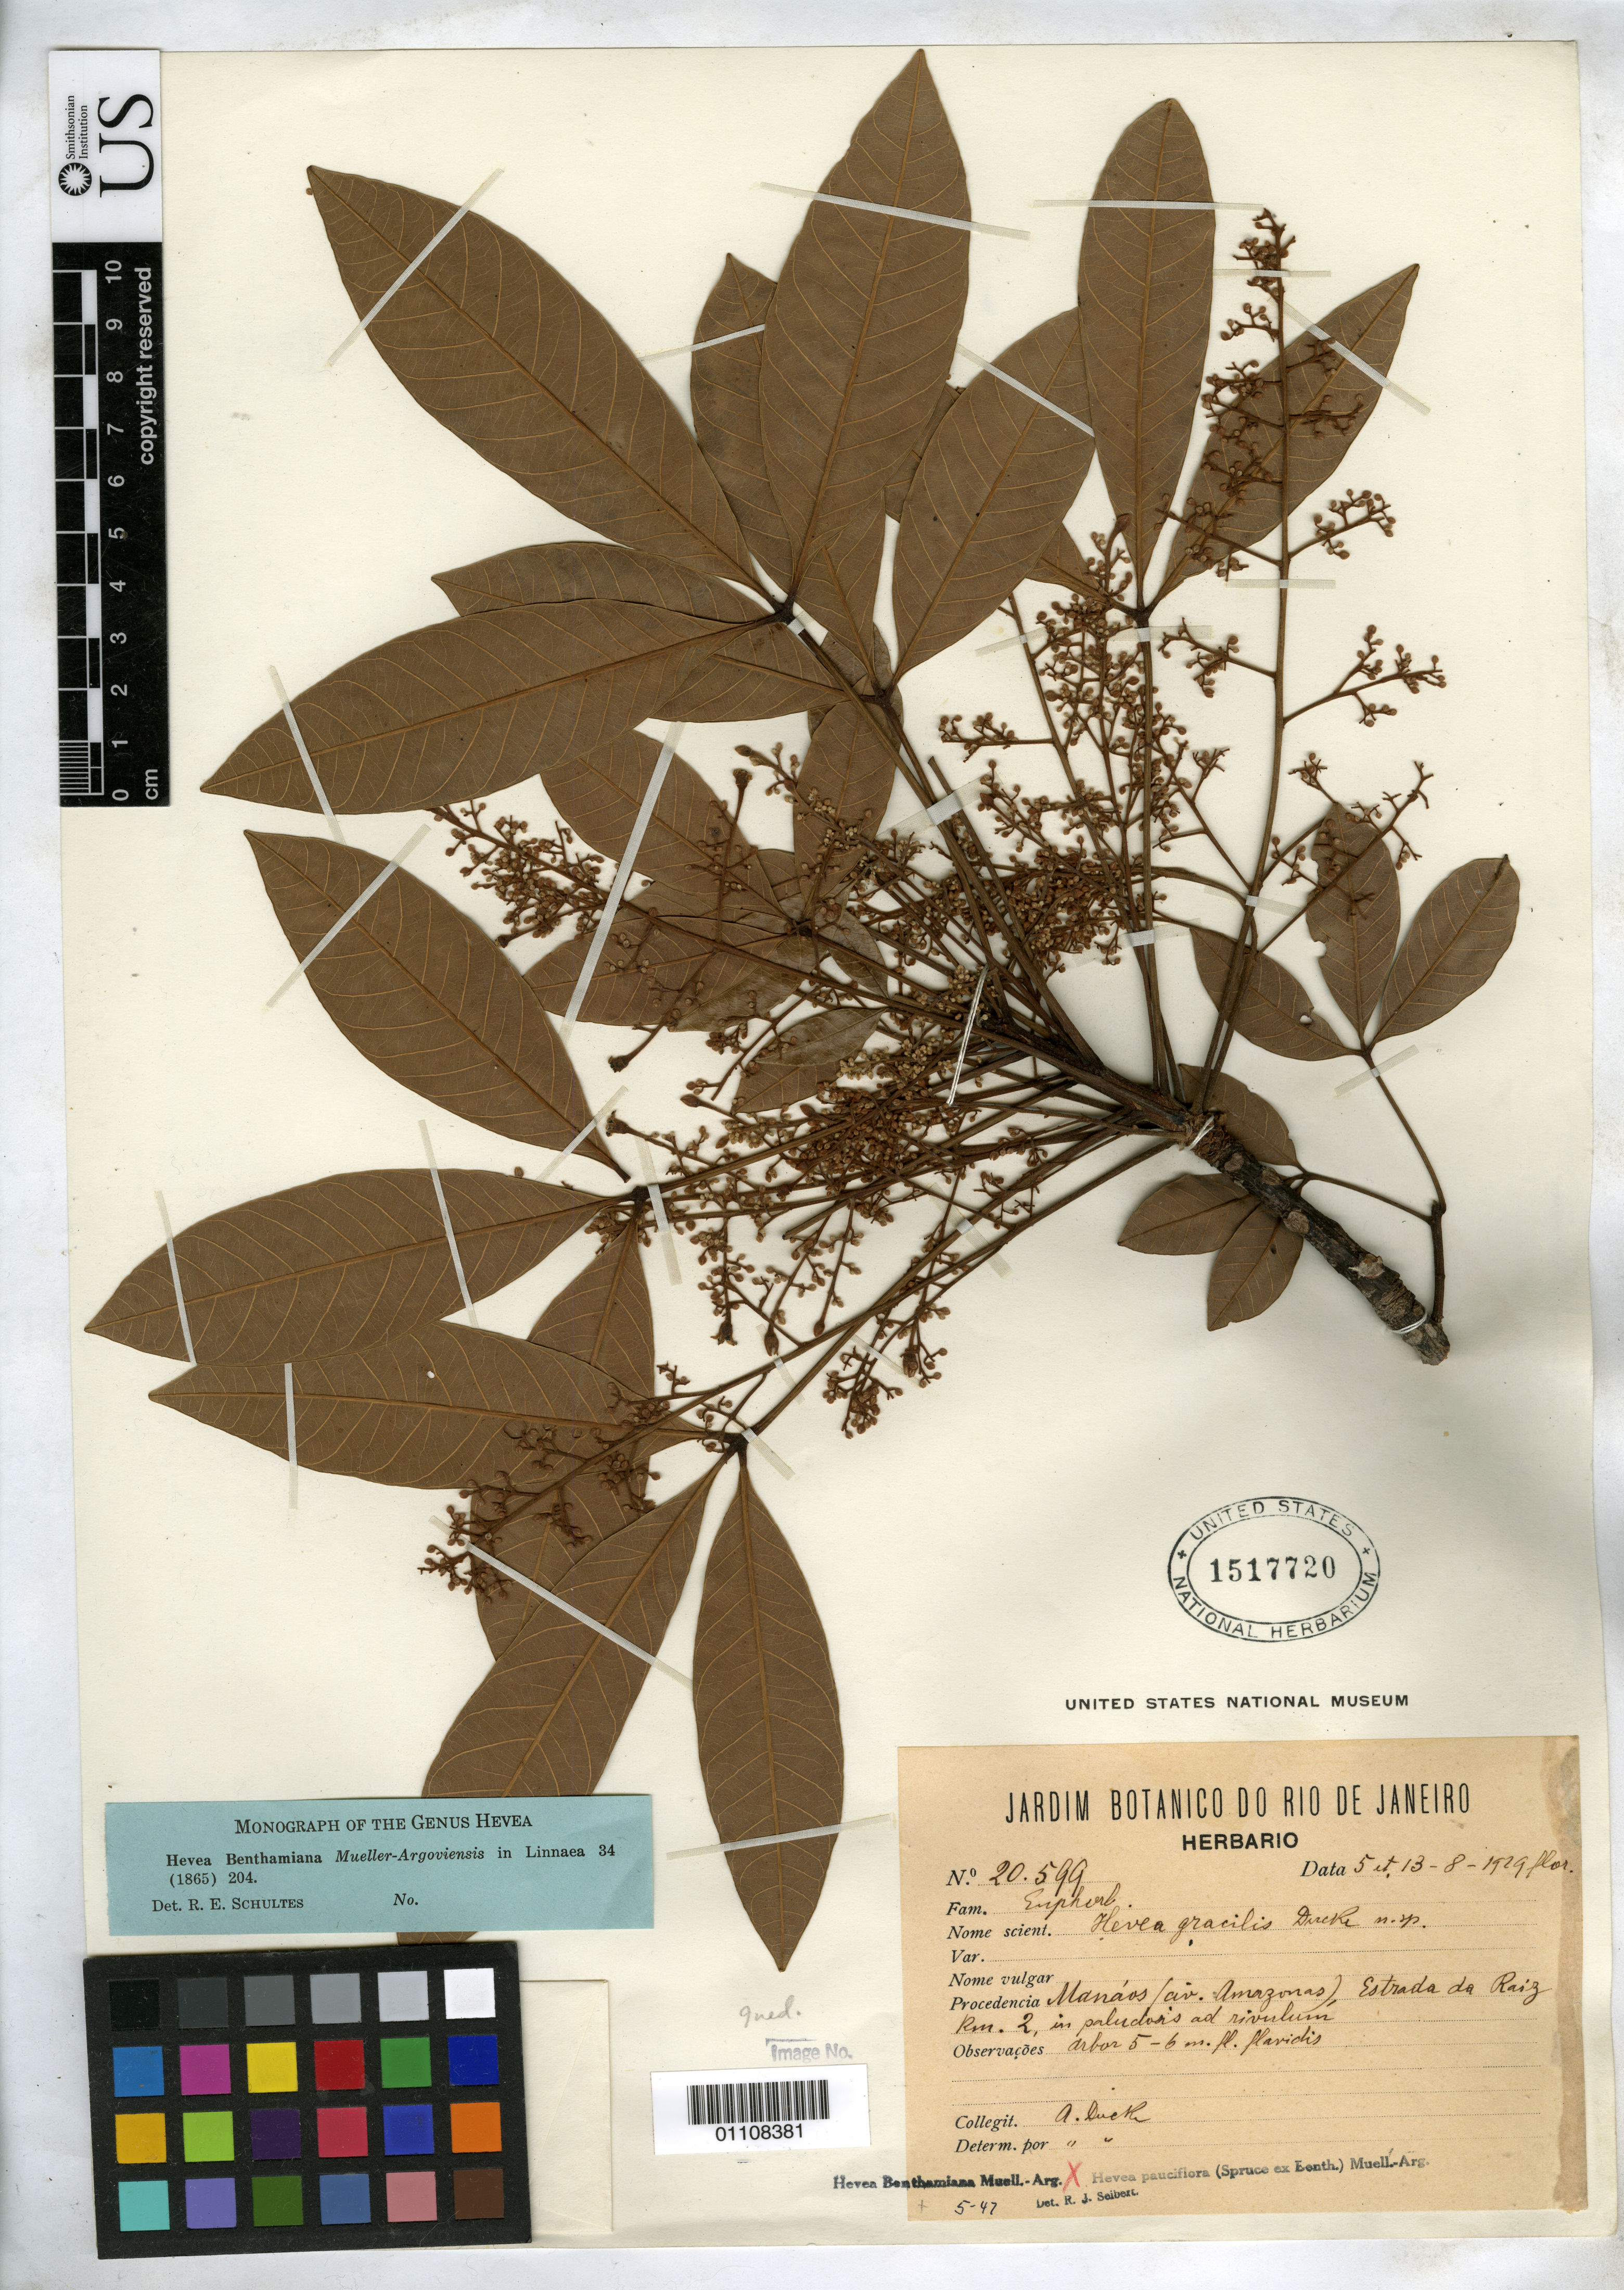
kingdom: Plantae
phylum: Tracheophyta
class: Magnoliopsida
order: Malpighiales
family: Euphorbiaceae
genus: Hevea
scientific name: Hevea gracilis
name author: Ducke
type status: Type Collection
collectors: A. Ducke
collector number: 20599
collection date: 1929-08-05,1929-08-13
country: Brazil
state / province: Amazonas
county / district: Manaos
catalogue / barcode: US 1517720